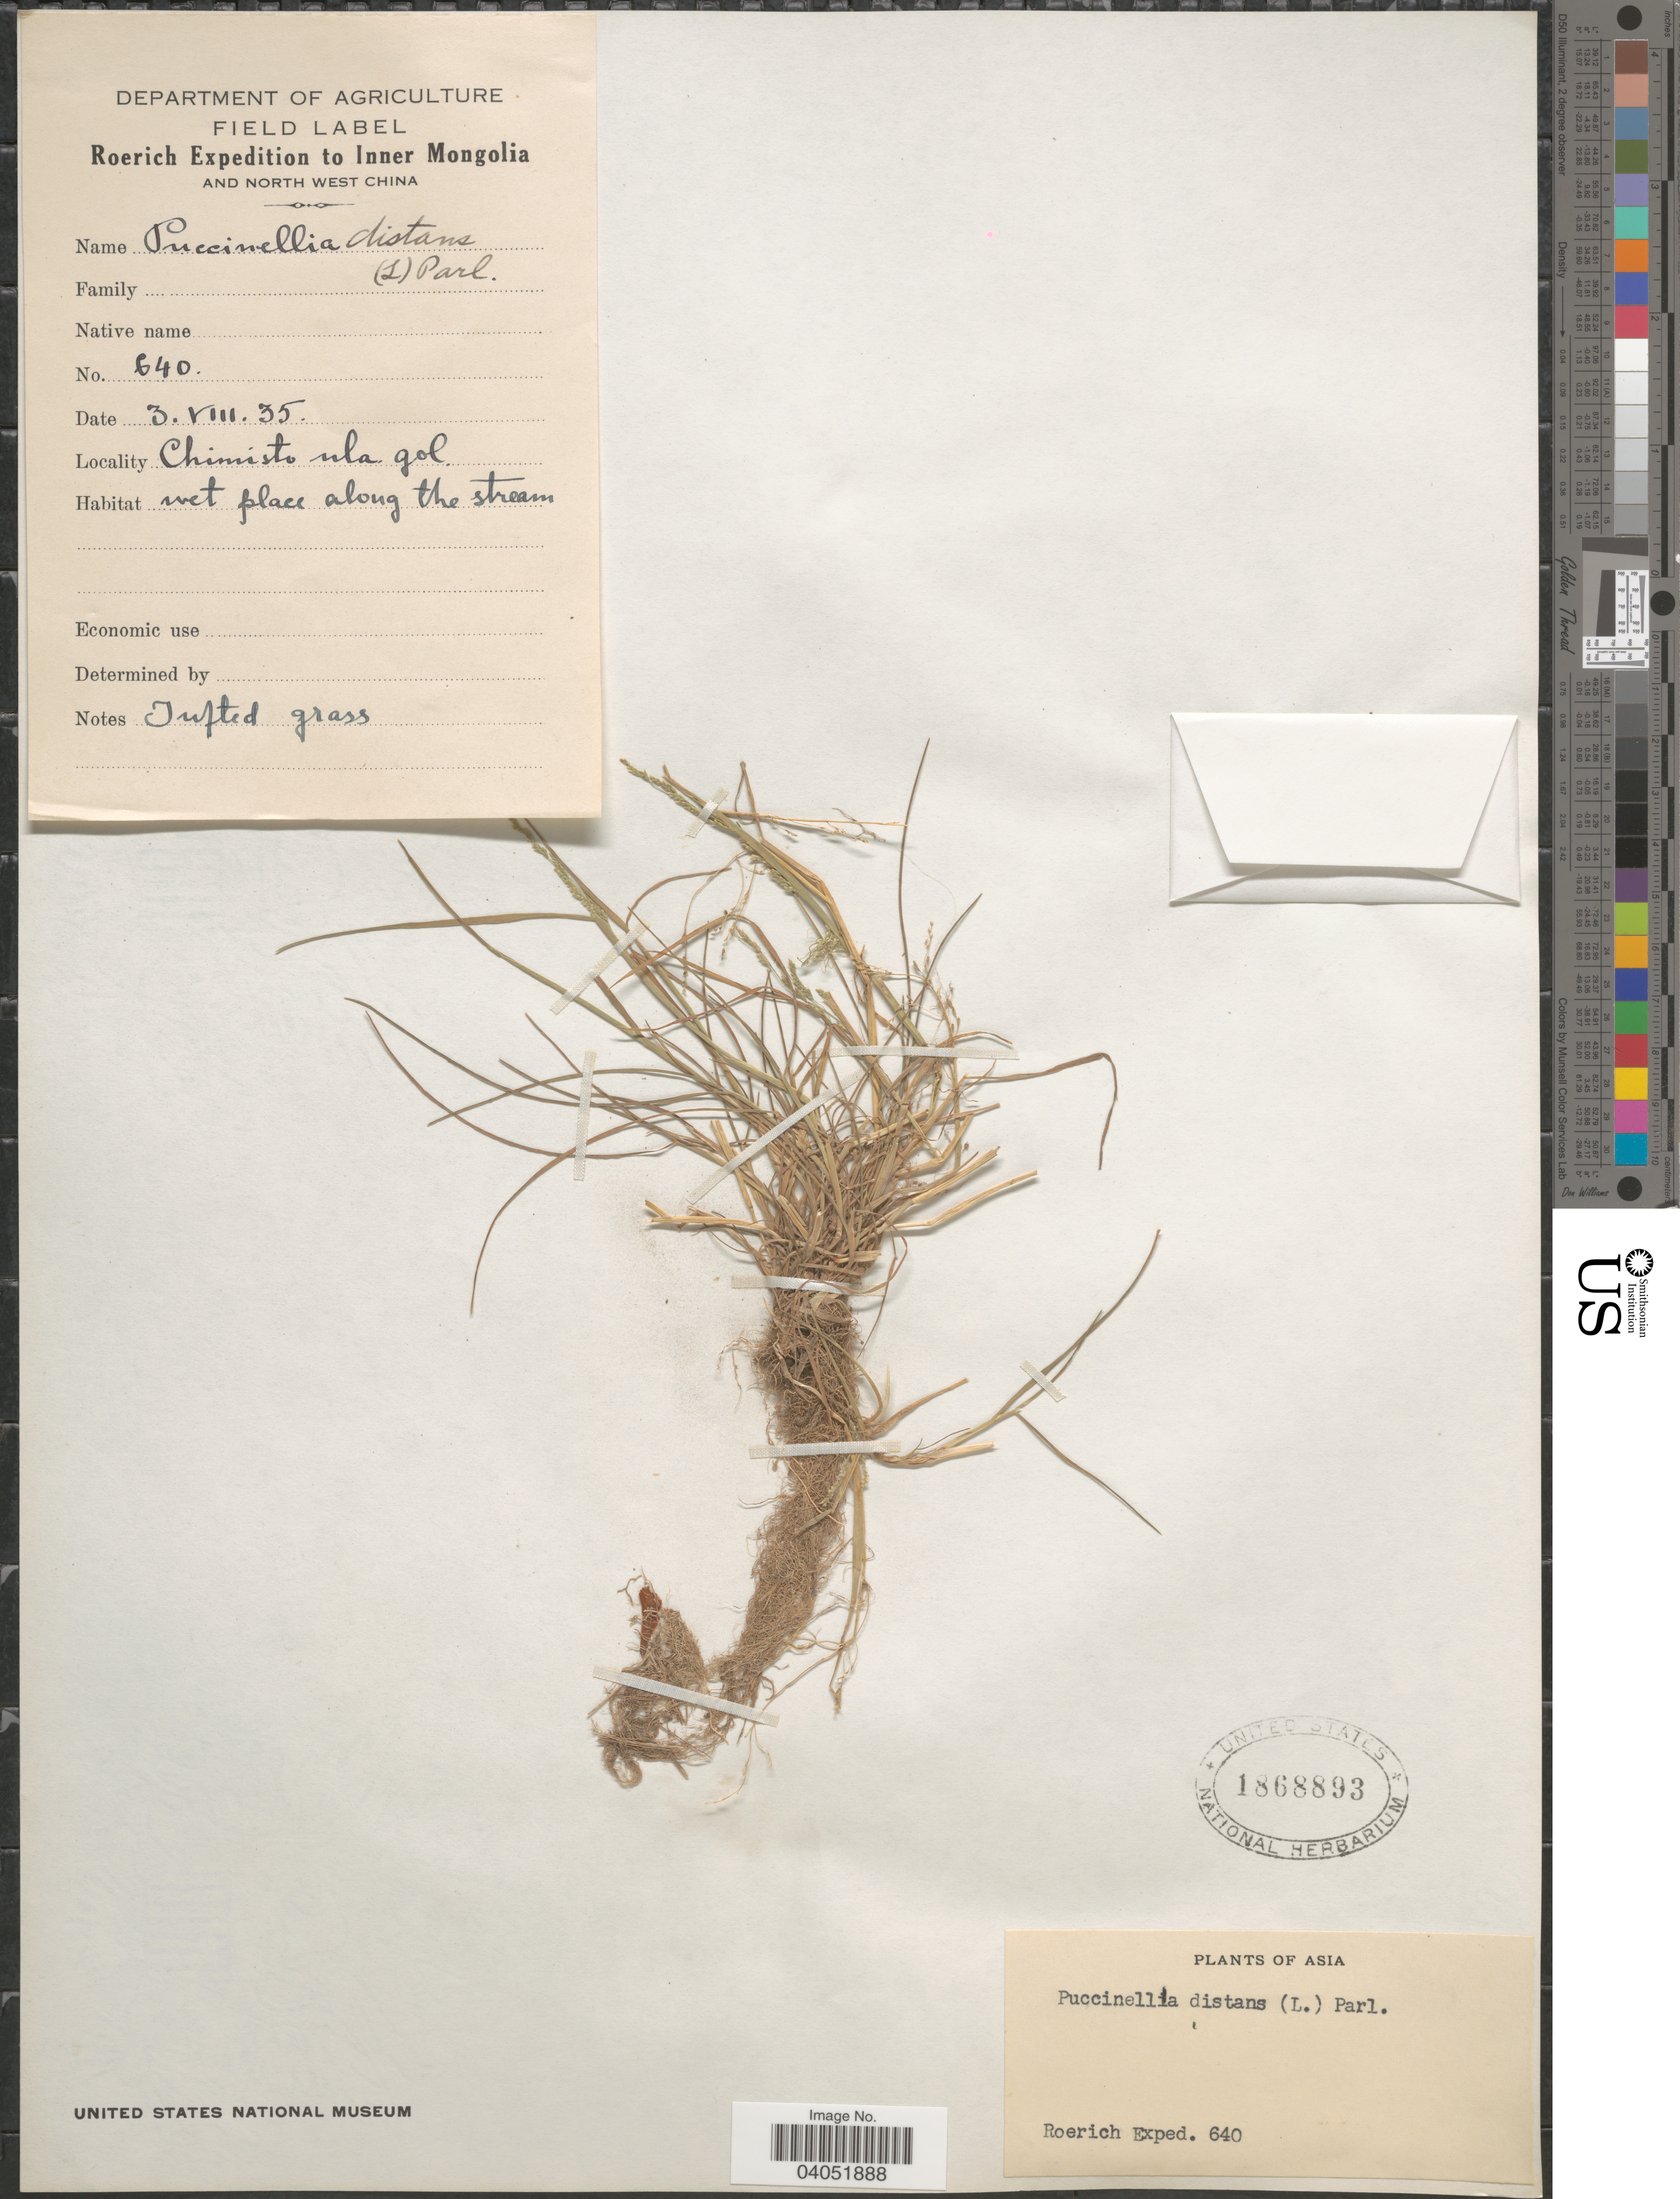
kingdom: Plantae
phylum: Tracheophyta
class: Liliopsida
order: Poales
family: Poaceae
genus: Puccinellia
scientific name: Puccinellia distans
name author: (Jacq.) Parl.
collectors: Roerich Expedition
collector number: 640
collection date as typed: Transcribed d/m/y: 3/8/35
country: China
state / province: Nei Monggol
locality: Inner Mongolia and North West China. Chimisto ula gol.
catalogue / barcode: US 1868893